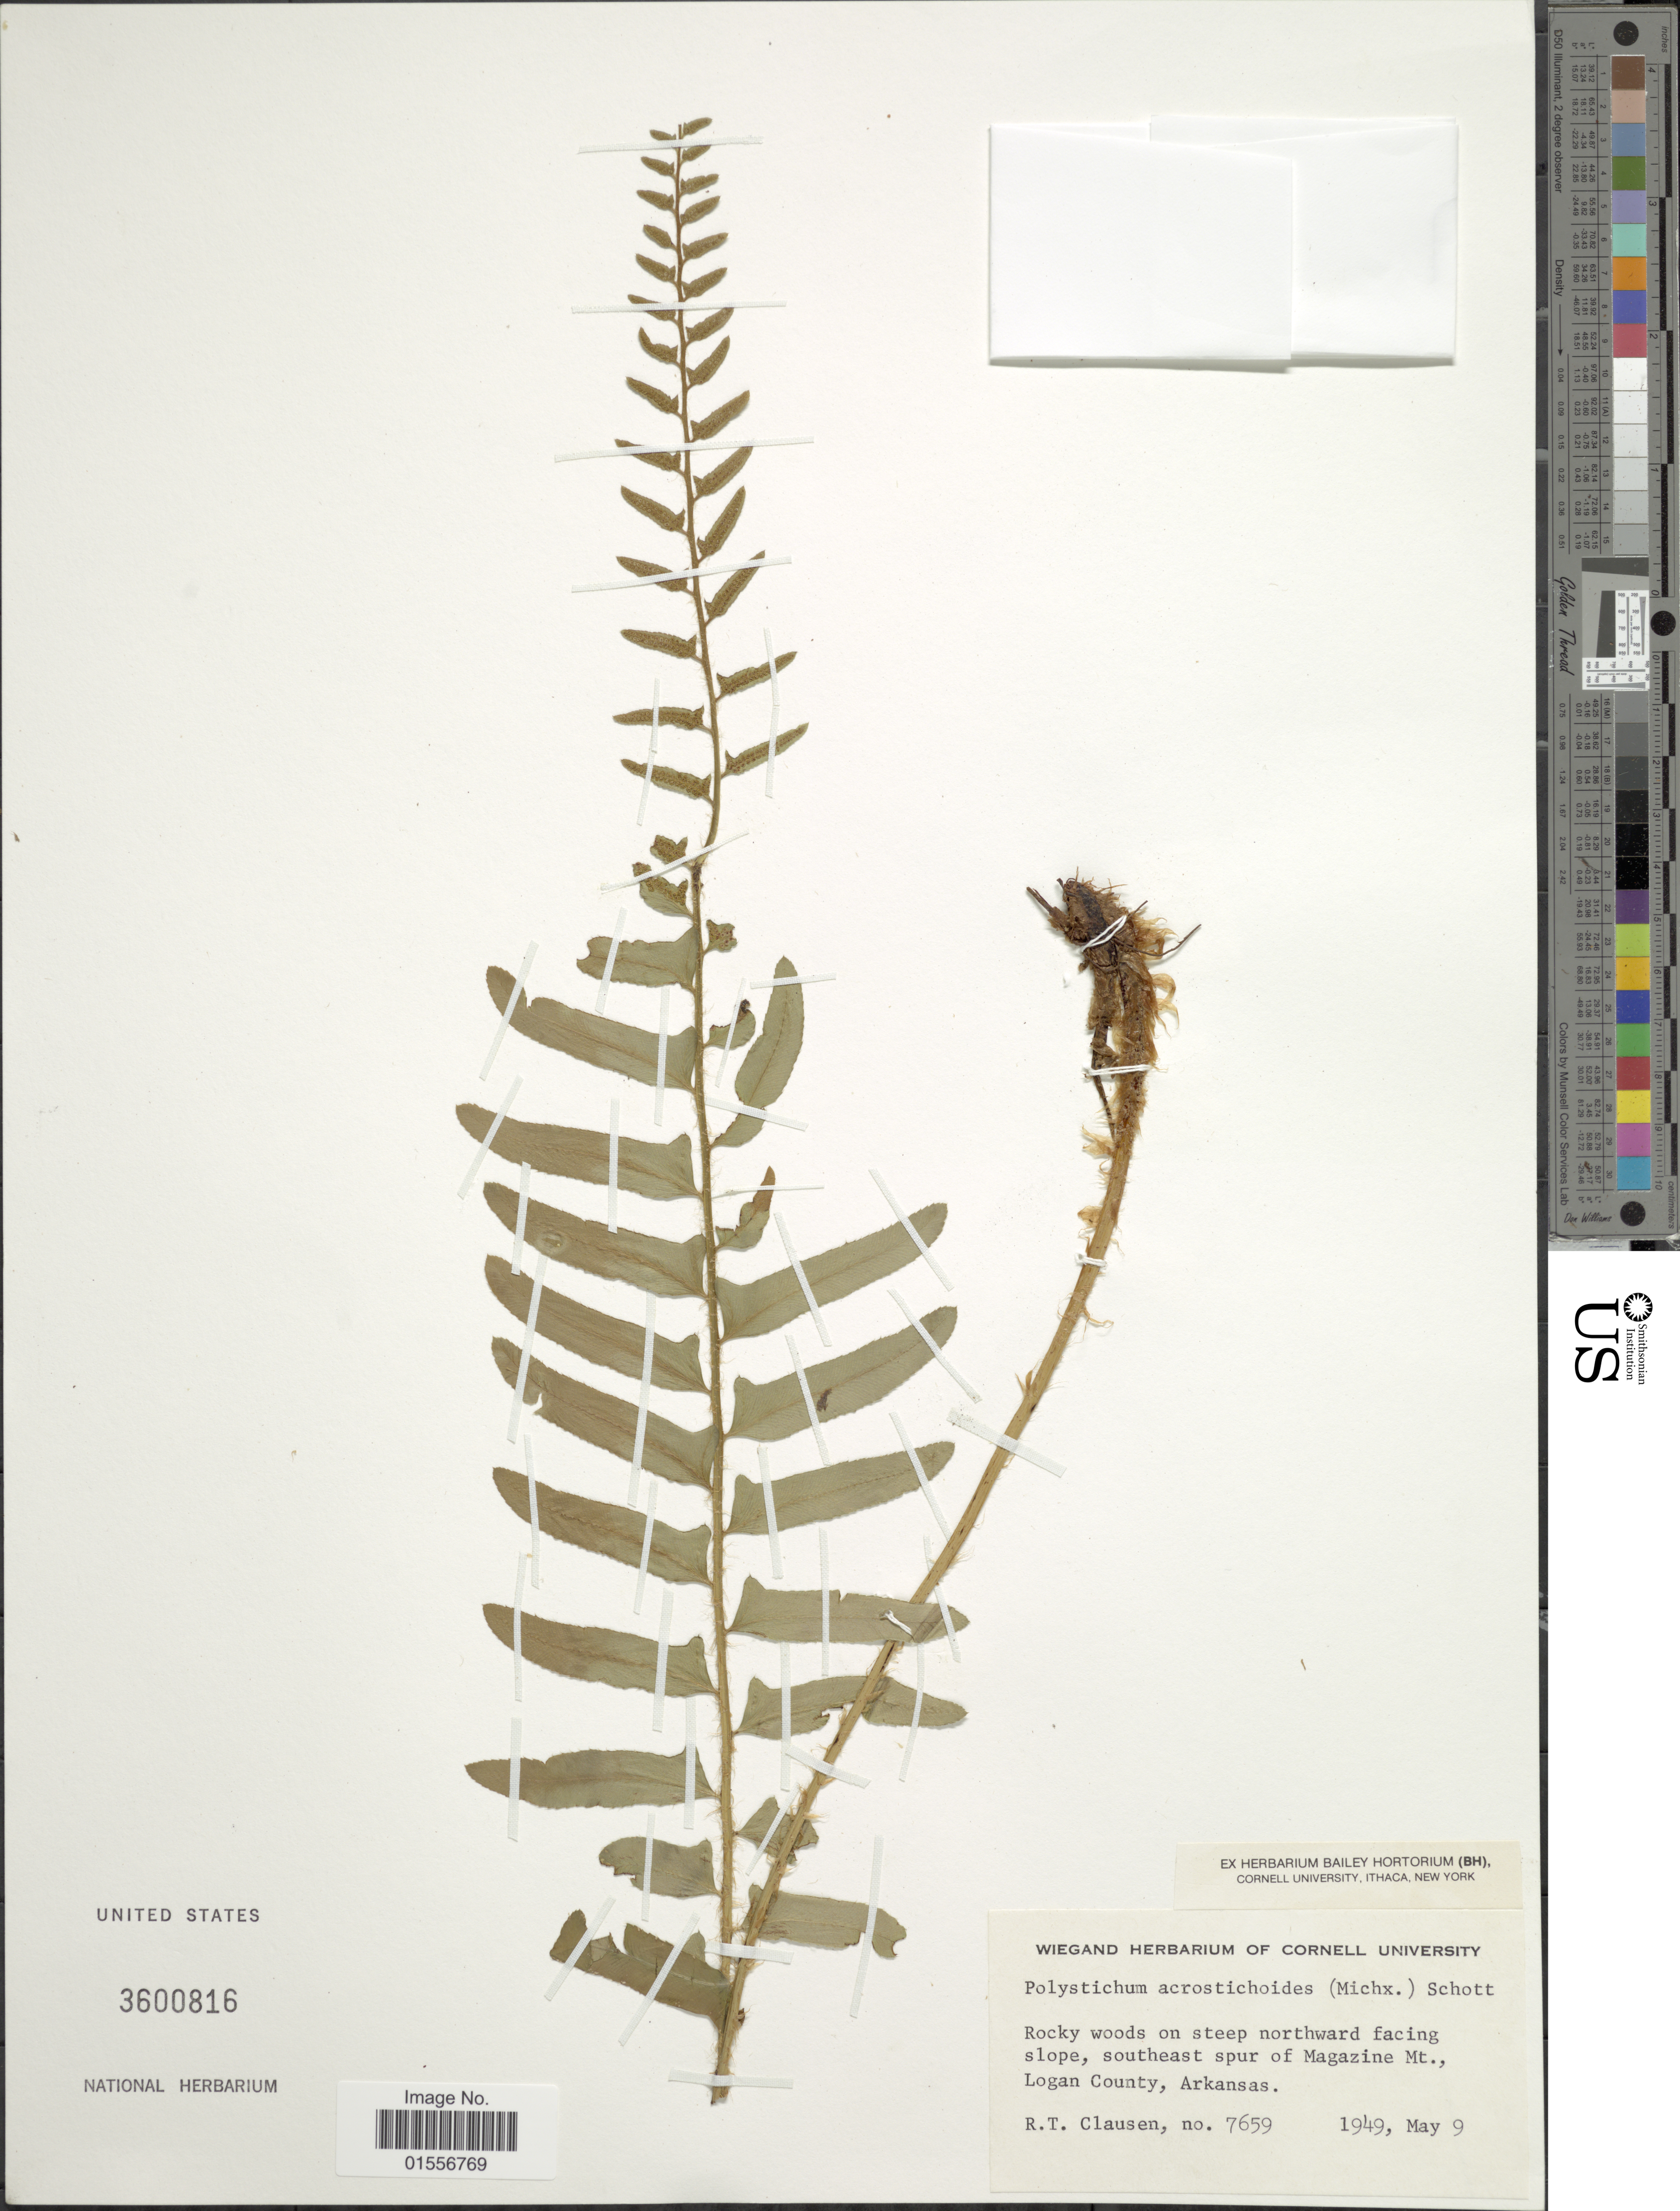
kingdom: Plantae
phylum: Tracheophyta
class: Polypodiopsida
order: Polypodiales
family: Dryopteridaceae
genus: Polystichum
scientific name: Polystichum acrostichoides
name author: (Michx.) Schott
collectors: R. T. Clausen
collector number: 7659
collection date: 1949-05-09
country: United States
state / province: Arkansas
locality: Rocky woods on steep northward facing slope, southeast spur of Magazine Mt., Logan County.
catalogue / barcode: US 3600816